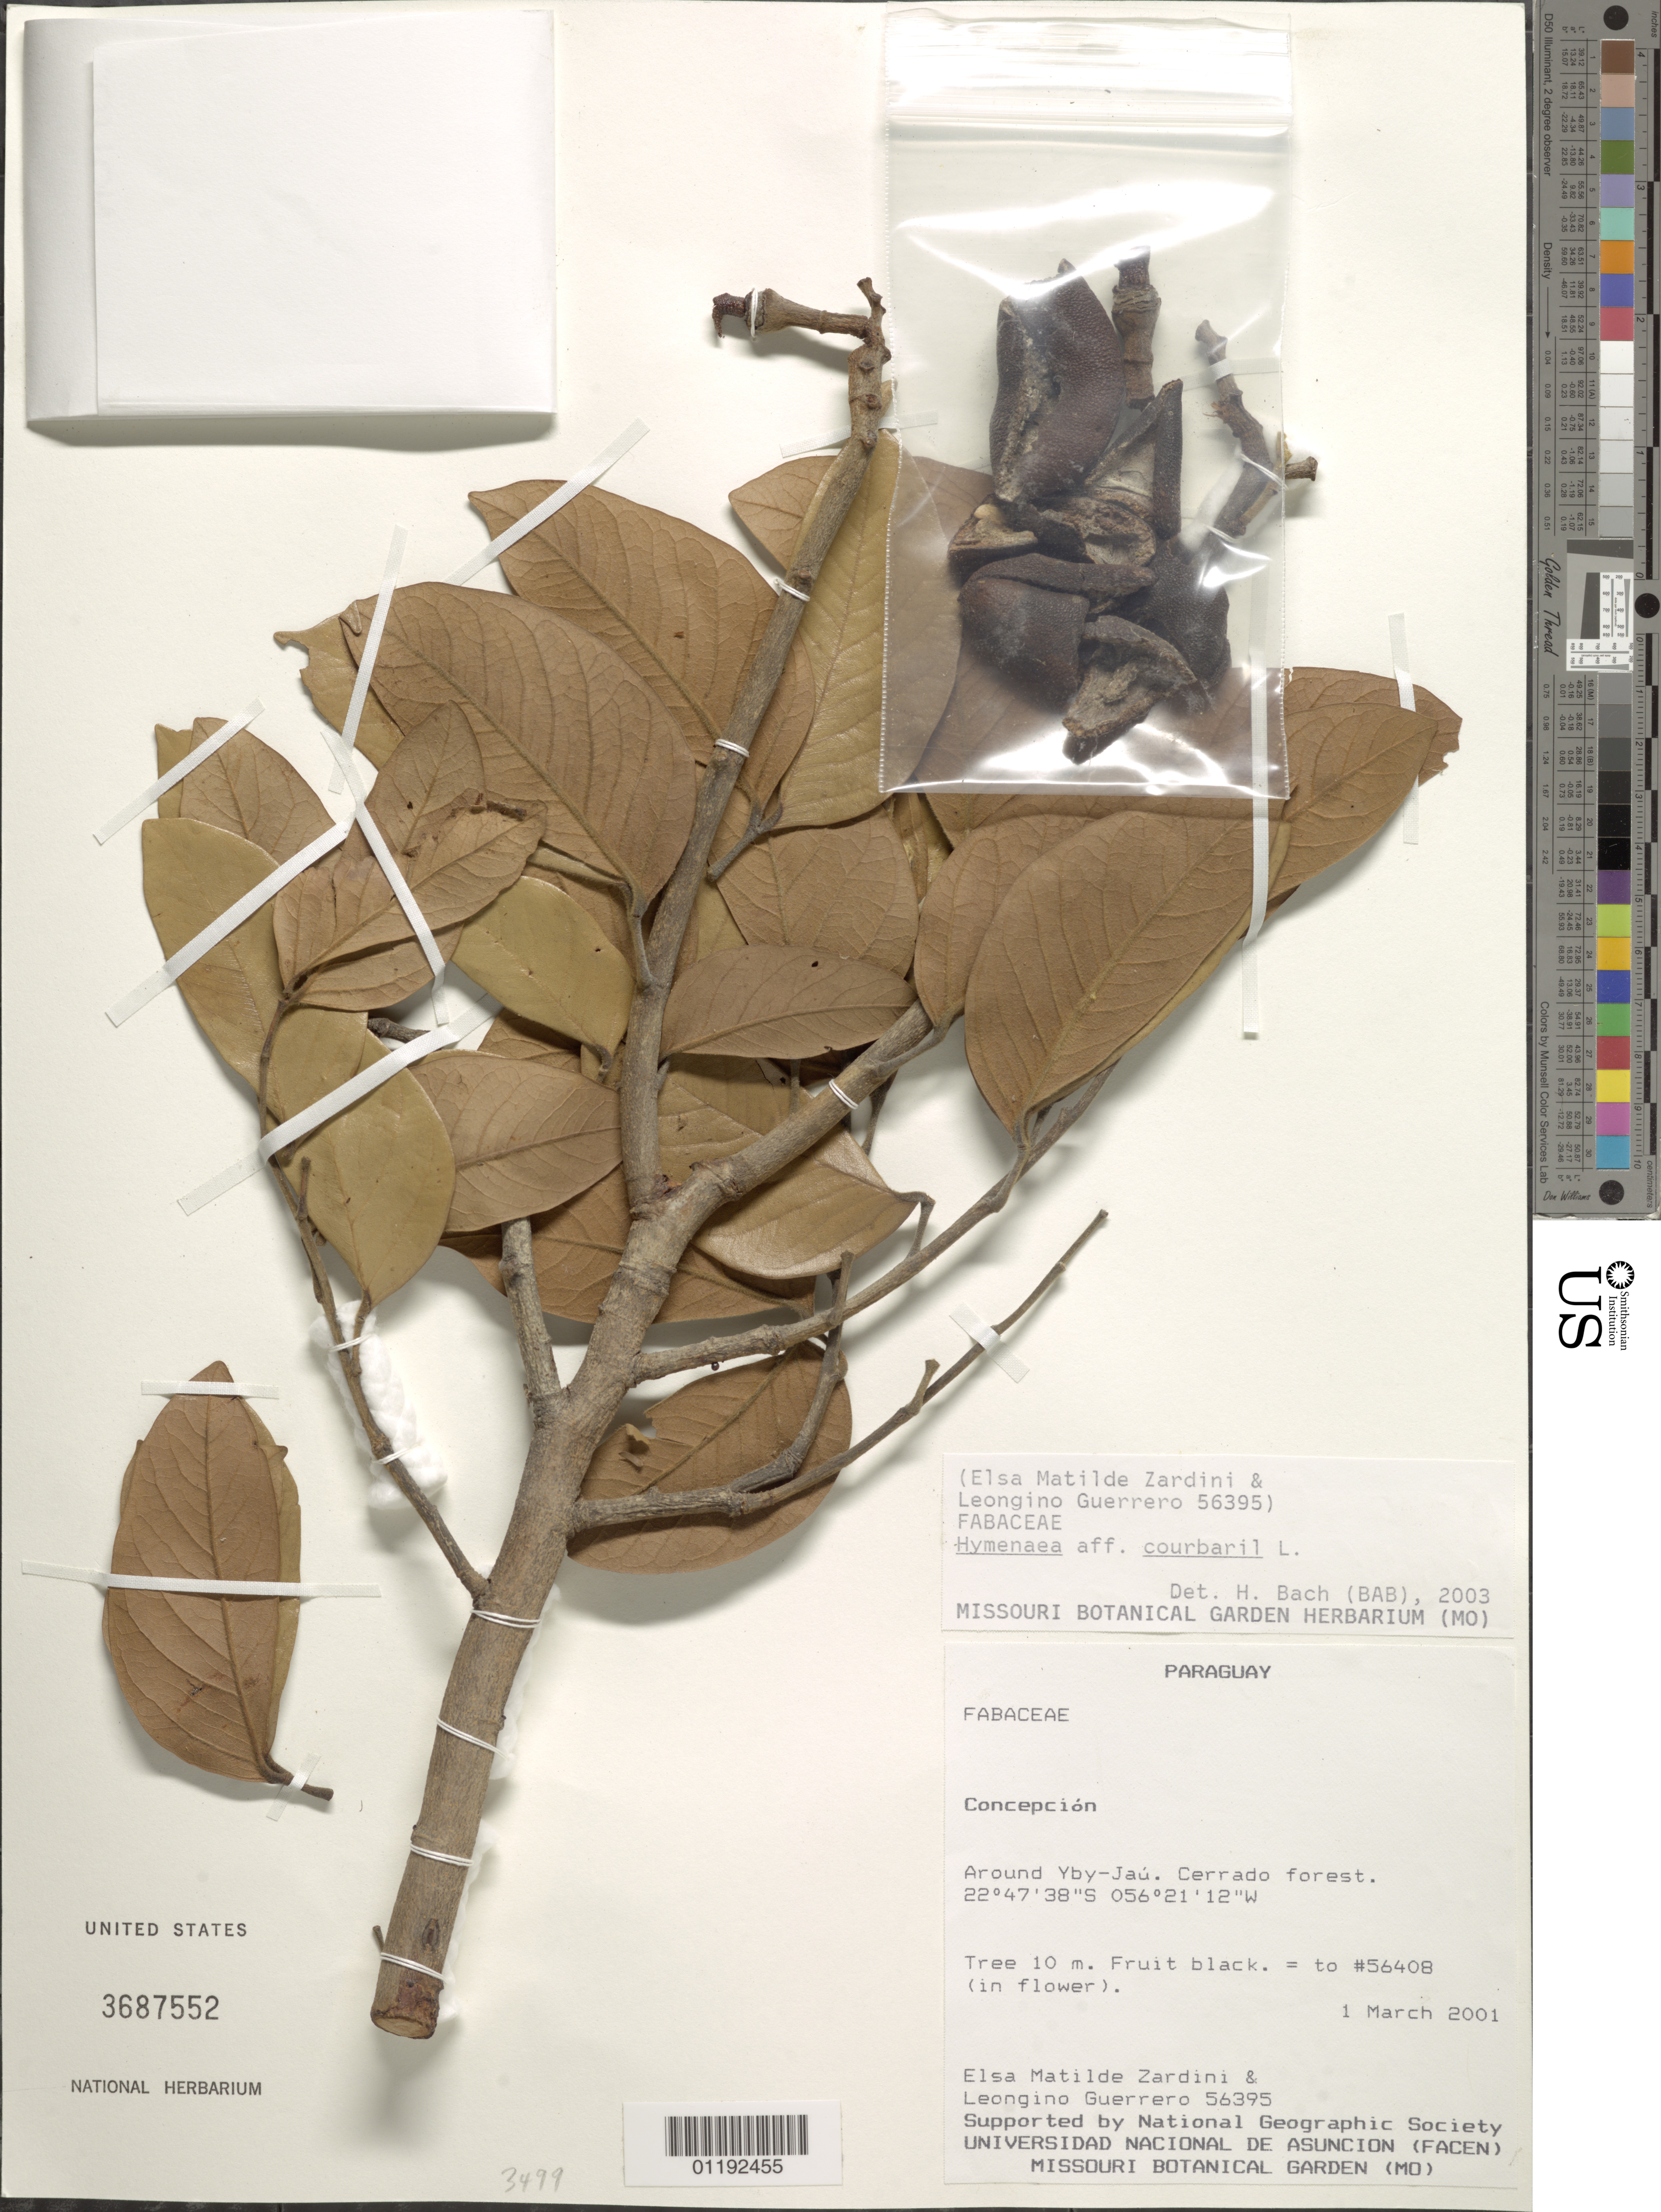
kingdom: Plantae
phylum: Tracheophyta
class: Magnoliopsida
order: Fabales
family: Fabaceae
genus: Hymenaea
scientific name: Hymenaea courbaril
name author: L.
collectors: E. M. Zardini & L. Guerrero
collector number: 56395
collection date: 2001-03-01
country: Paraguay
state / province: Concepción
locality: around Yby- Jau. Cerrado forest.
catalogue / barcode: US 3687552